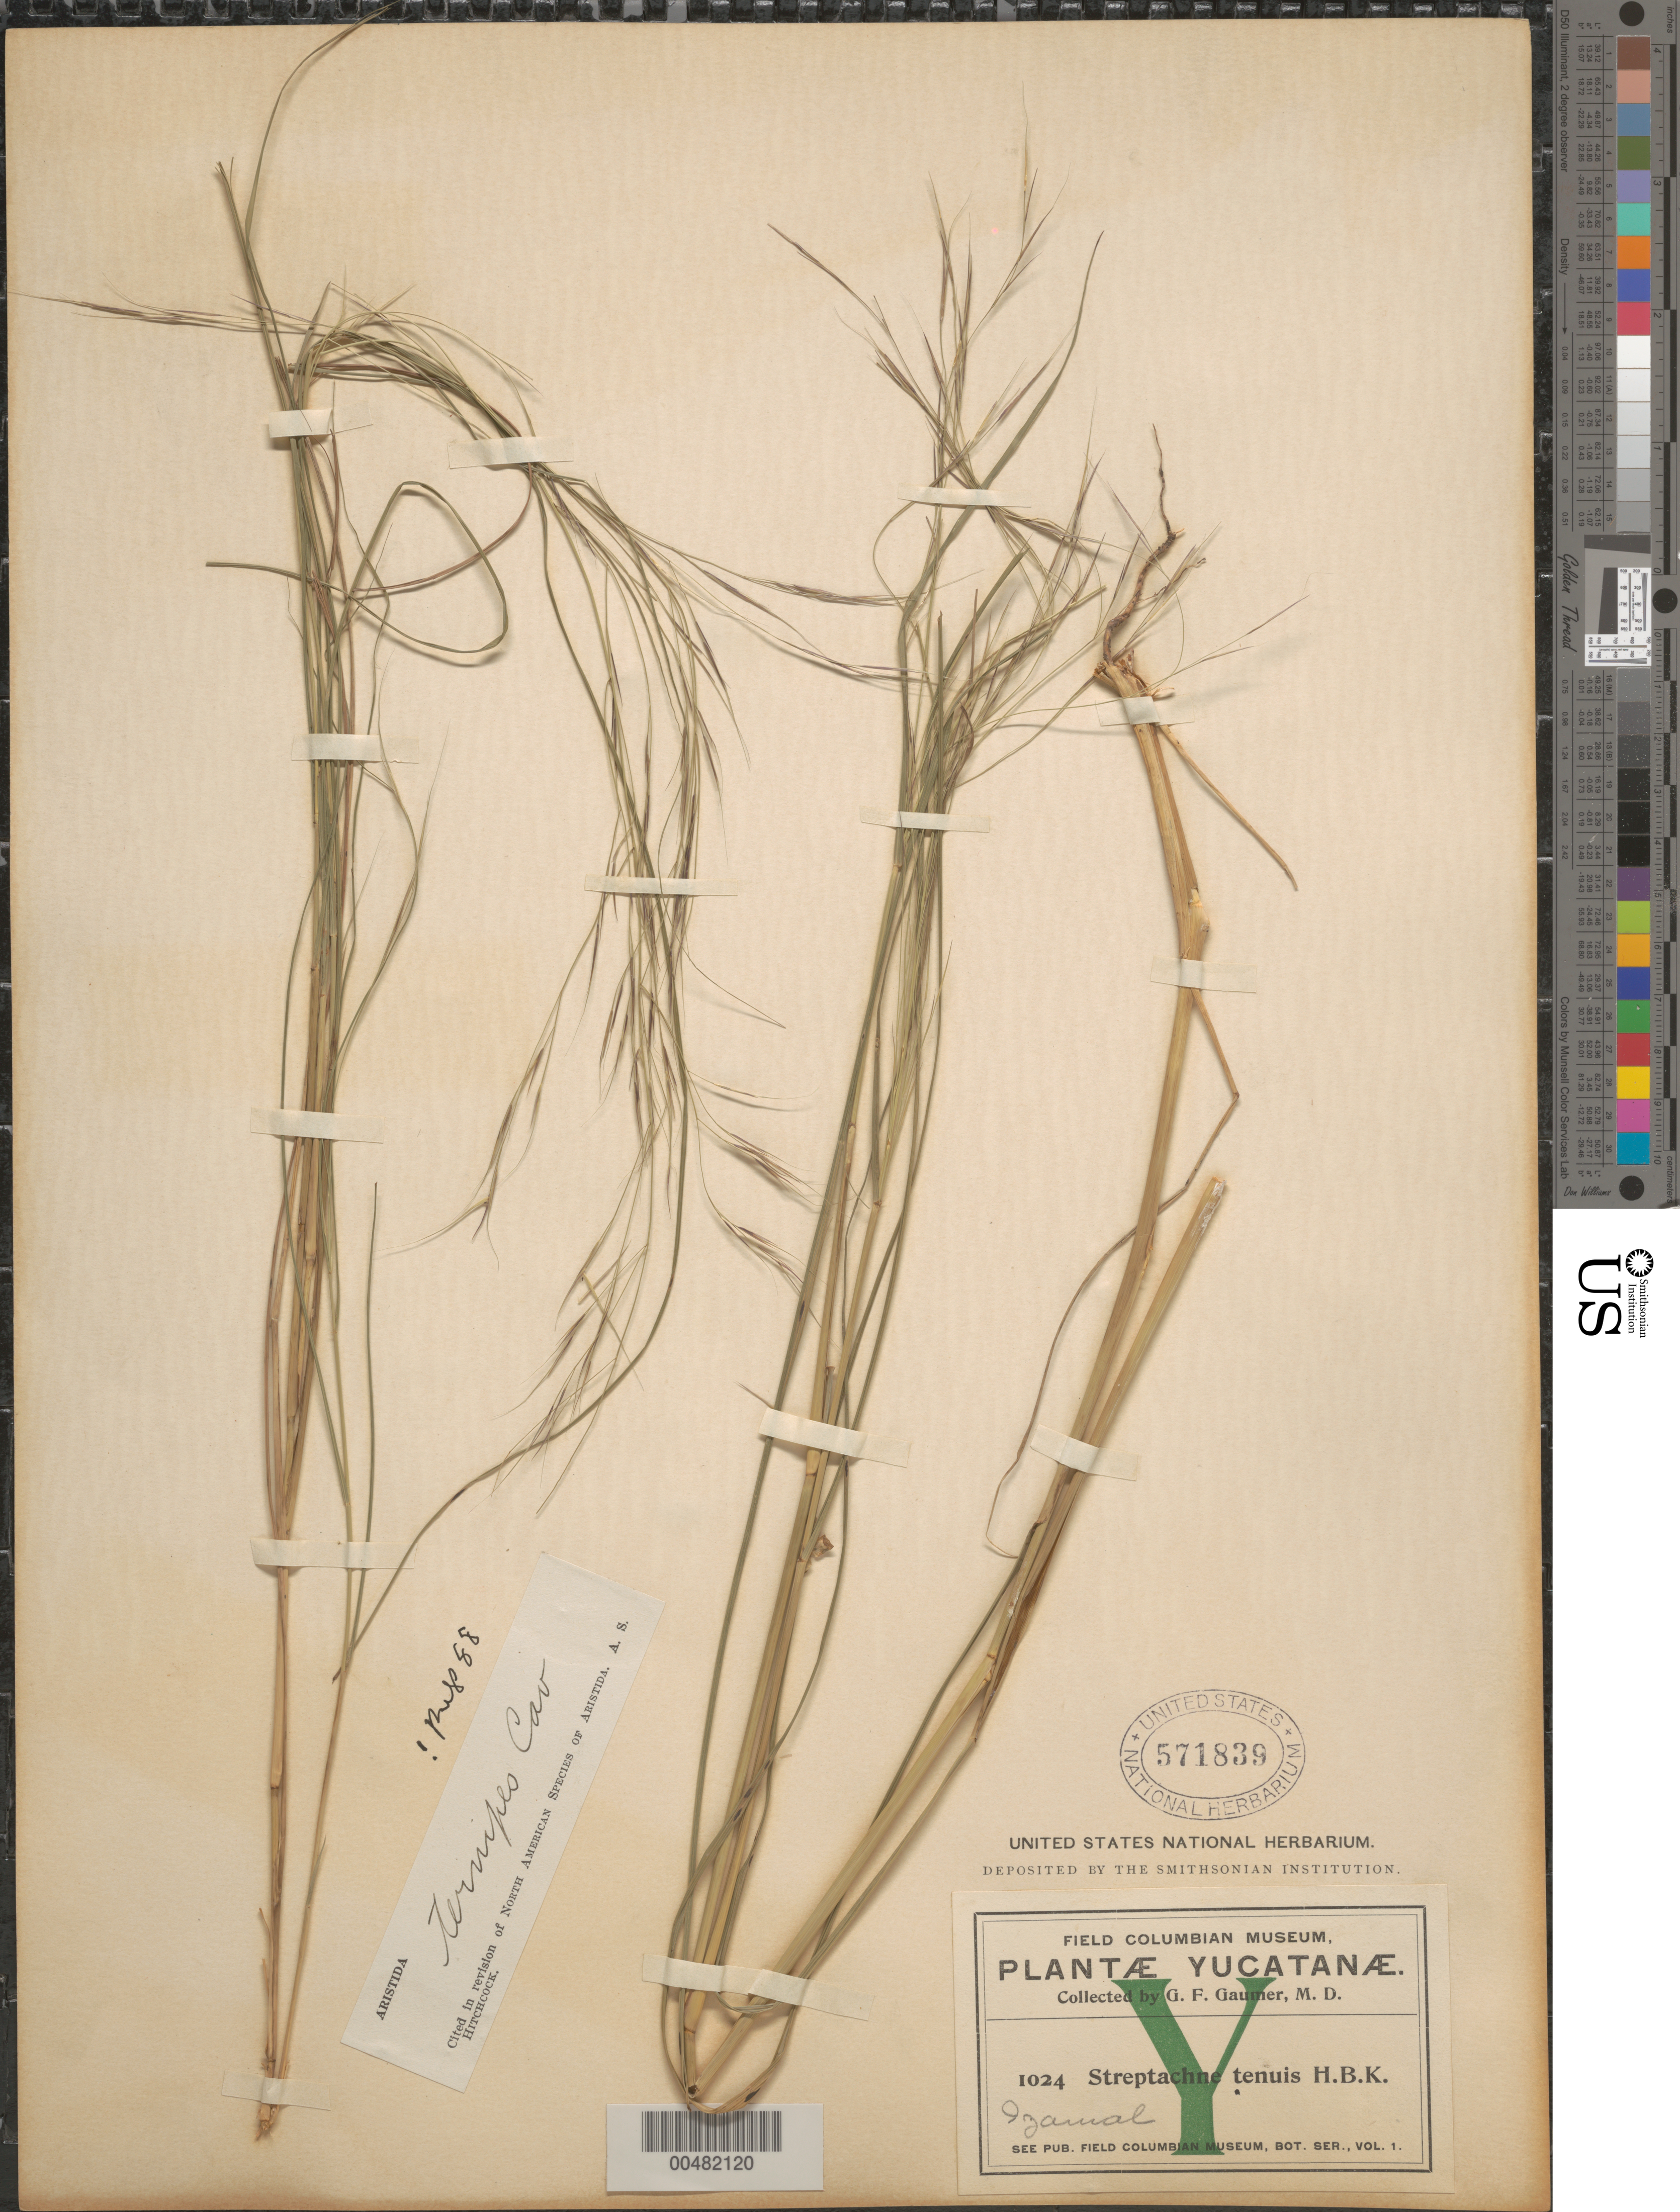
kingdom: Plantae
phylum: Tracheophyta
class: Liliopsida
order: Poales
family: Poaceae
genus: Aristida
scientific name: Aristida ternipes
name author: Cav.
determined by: Pohl, R. W.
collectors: G. F. Gaumer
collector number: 1024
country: Mexico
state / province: Yucatan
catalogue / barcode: US 571839